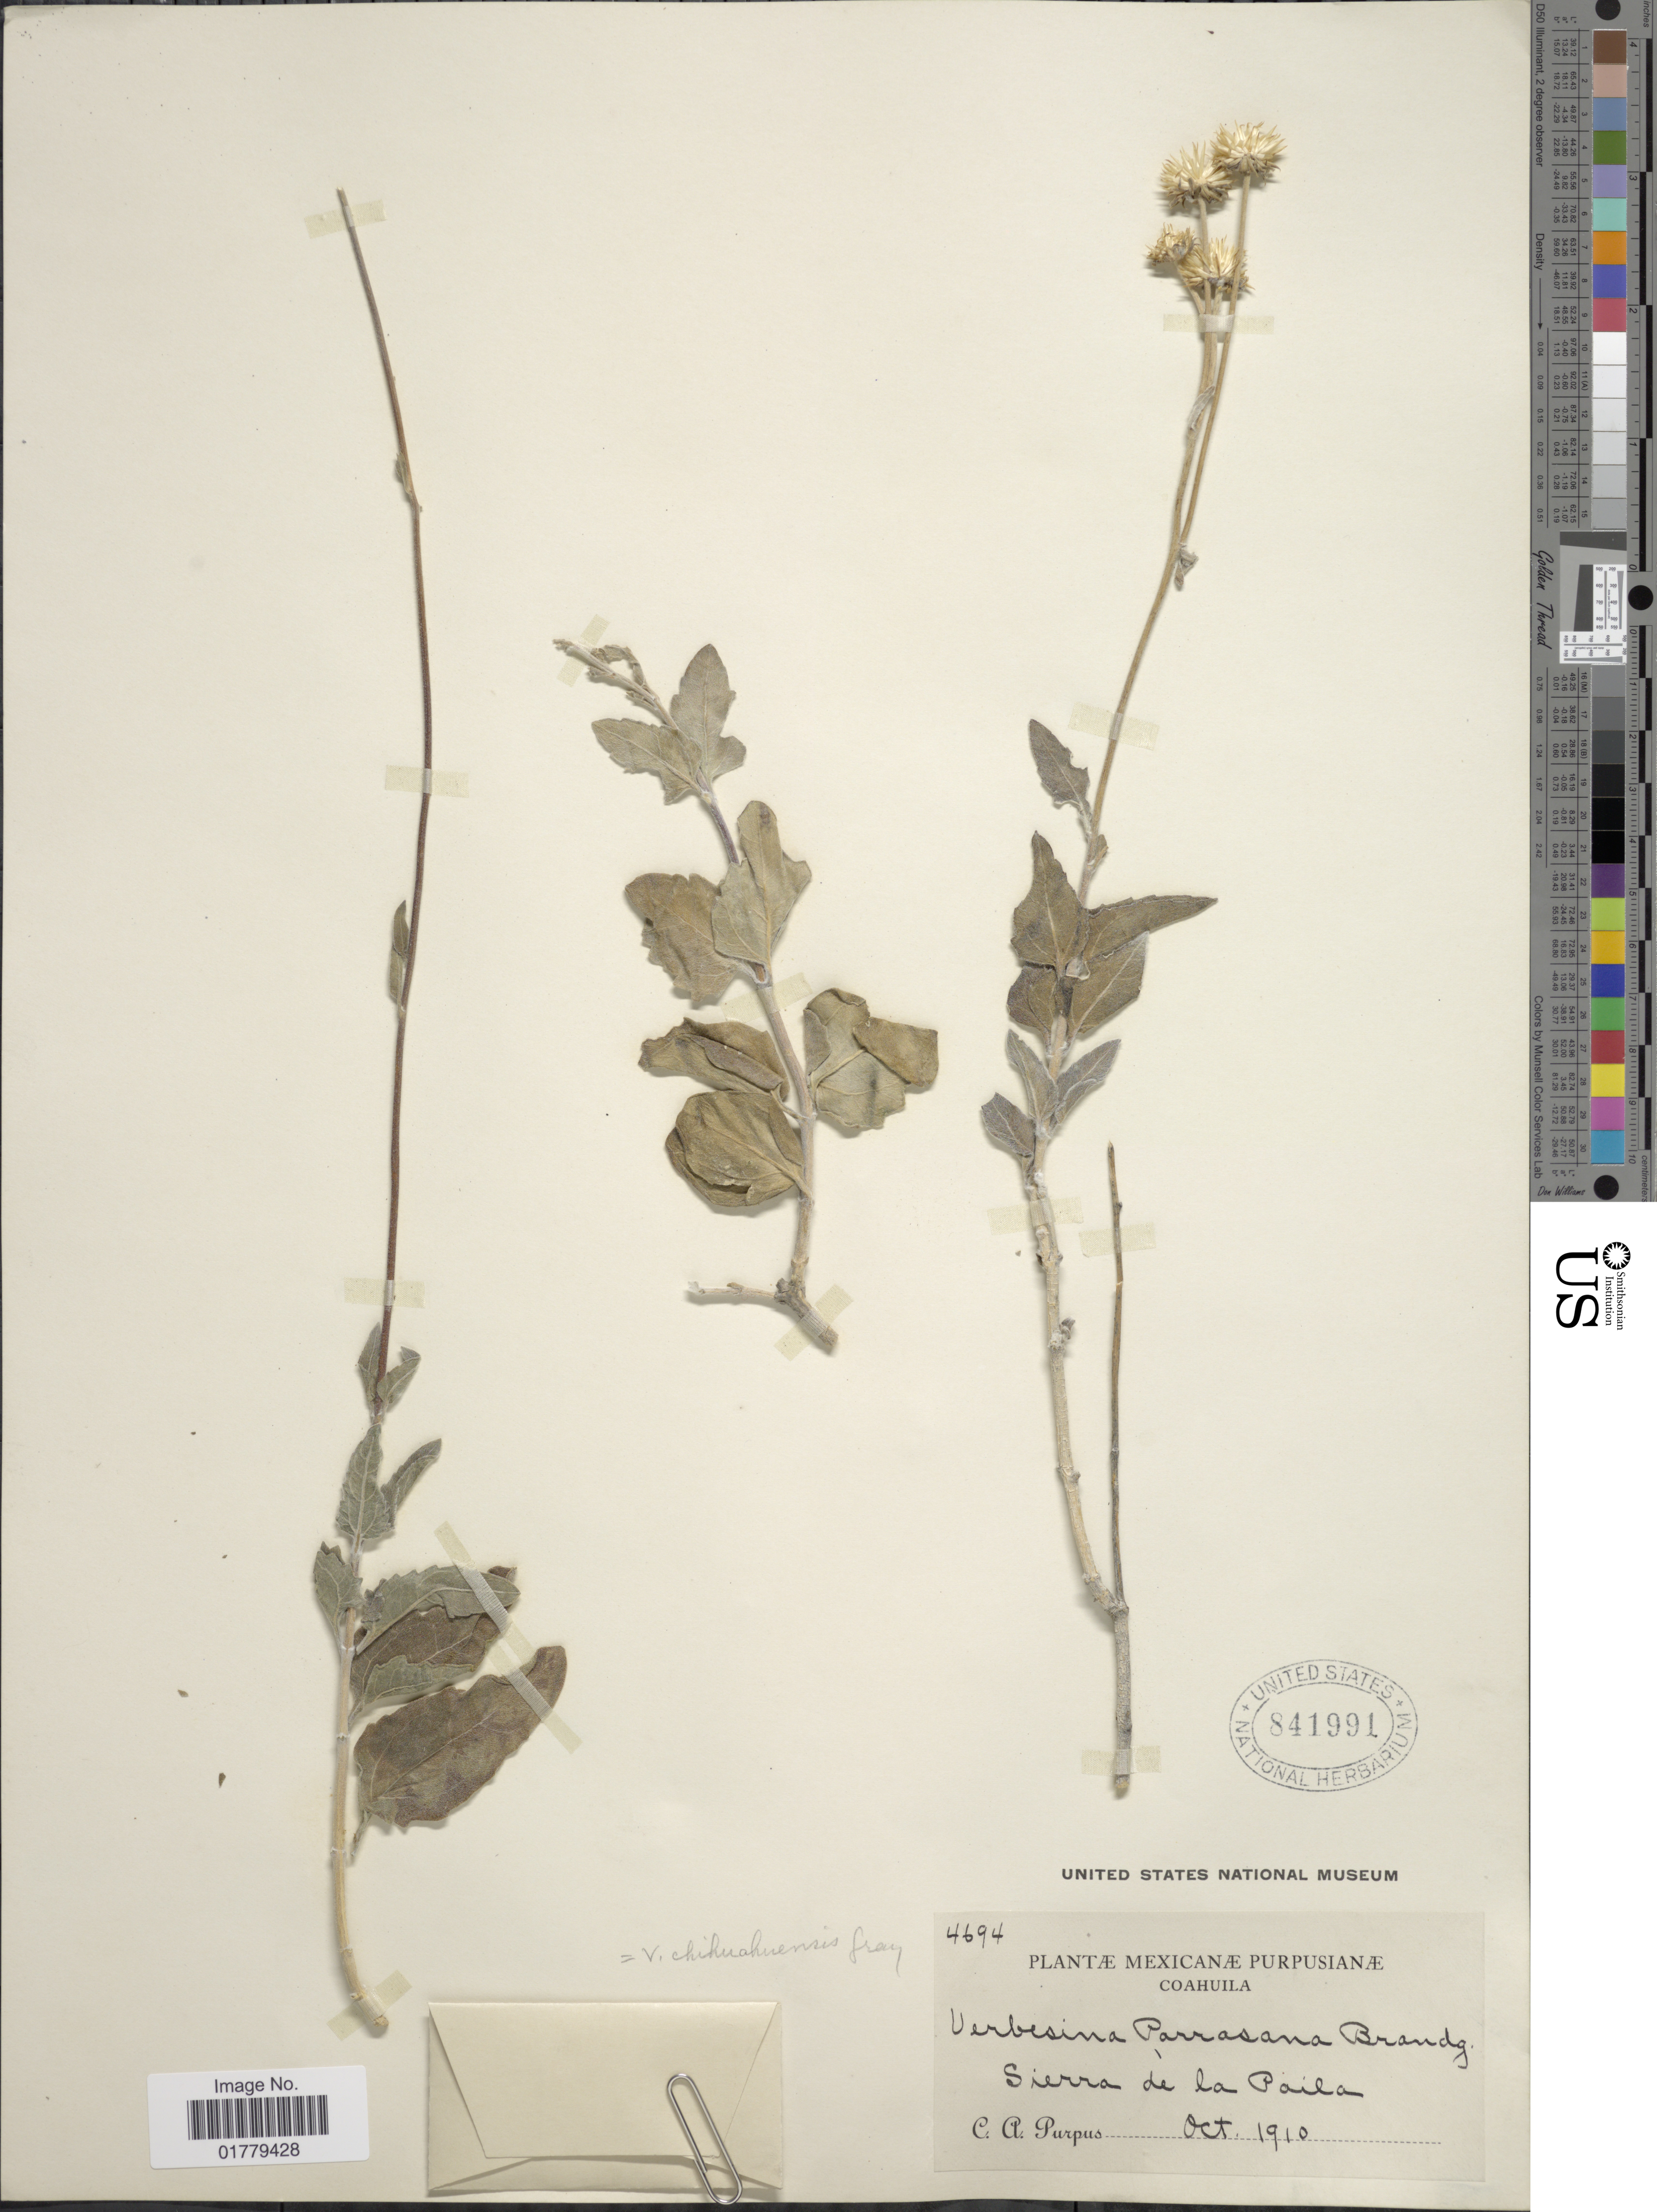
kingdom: Plantae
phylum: Tracheophyta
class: Magnoliopsida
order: Asterales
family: Asteraceae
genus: Verbesina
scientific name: Verbesina chihuahuensis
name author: A. Gray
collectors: C. A. Purpus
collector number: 4694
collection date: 1910-10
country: Mexico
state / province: Coahuila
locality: Sierra de la Paila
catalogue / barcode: US 841991